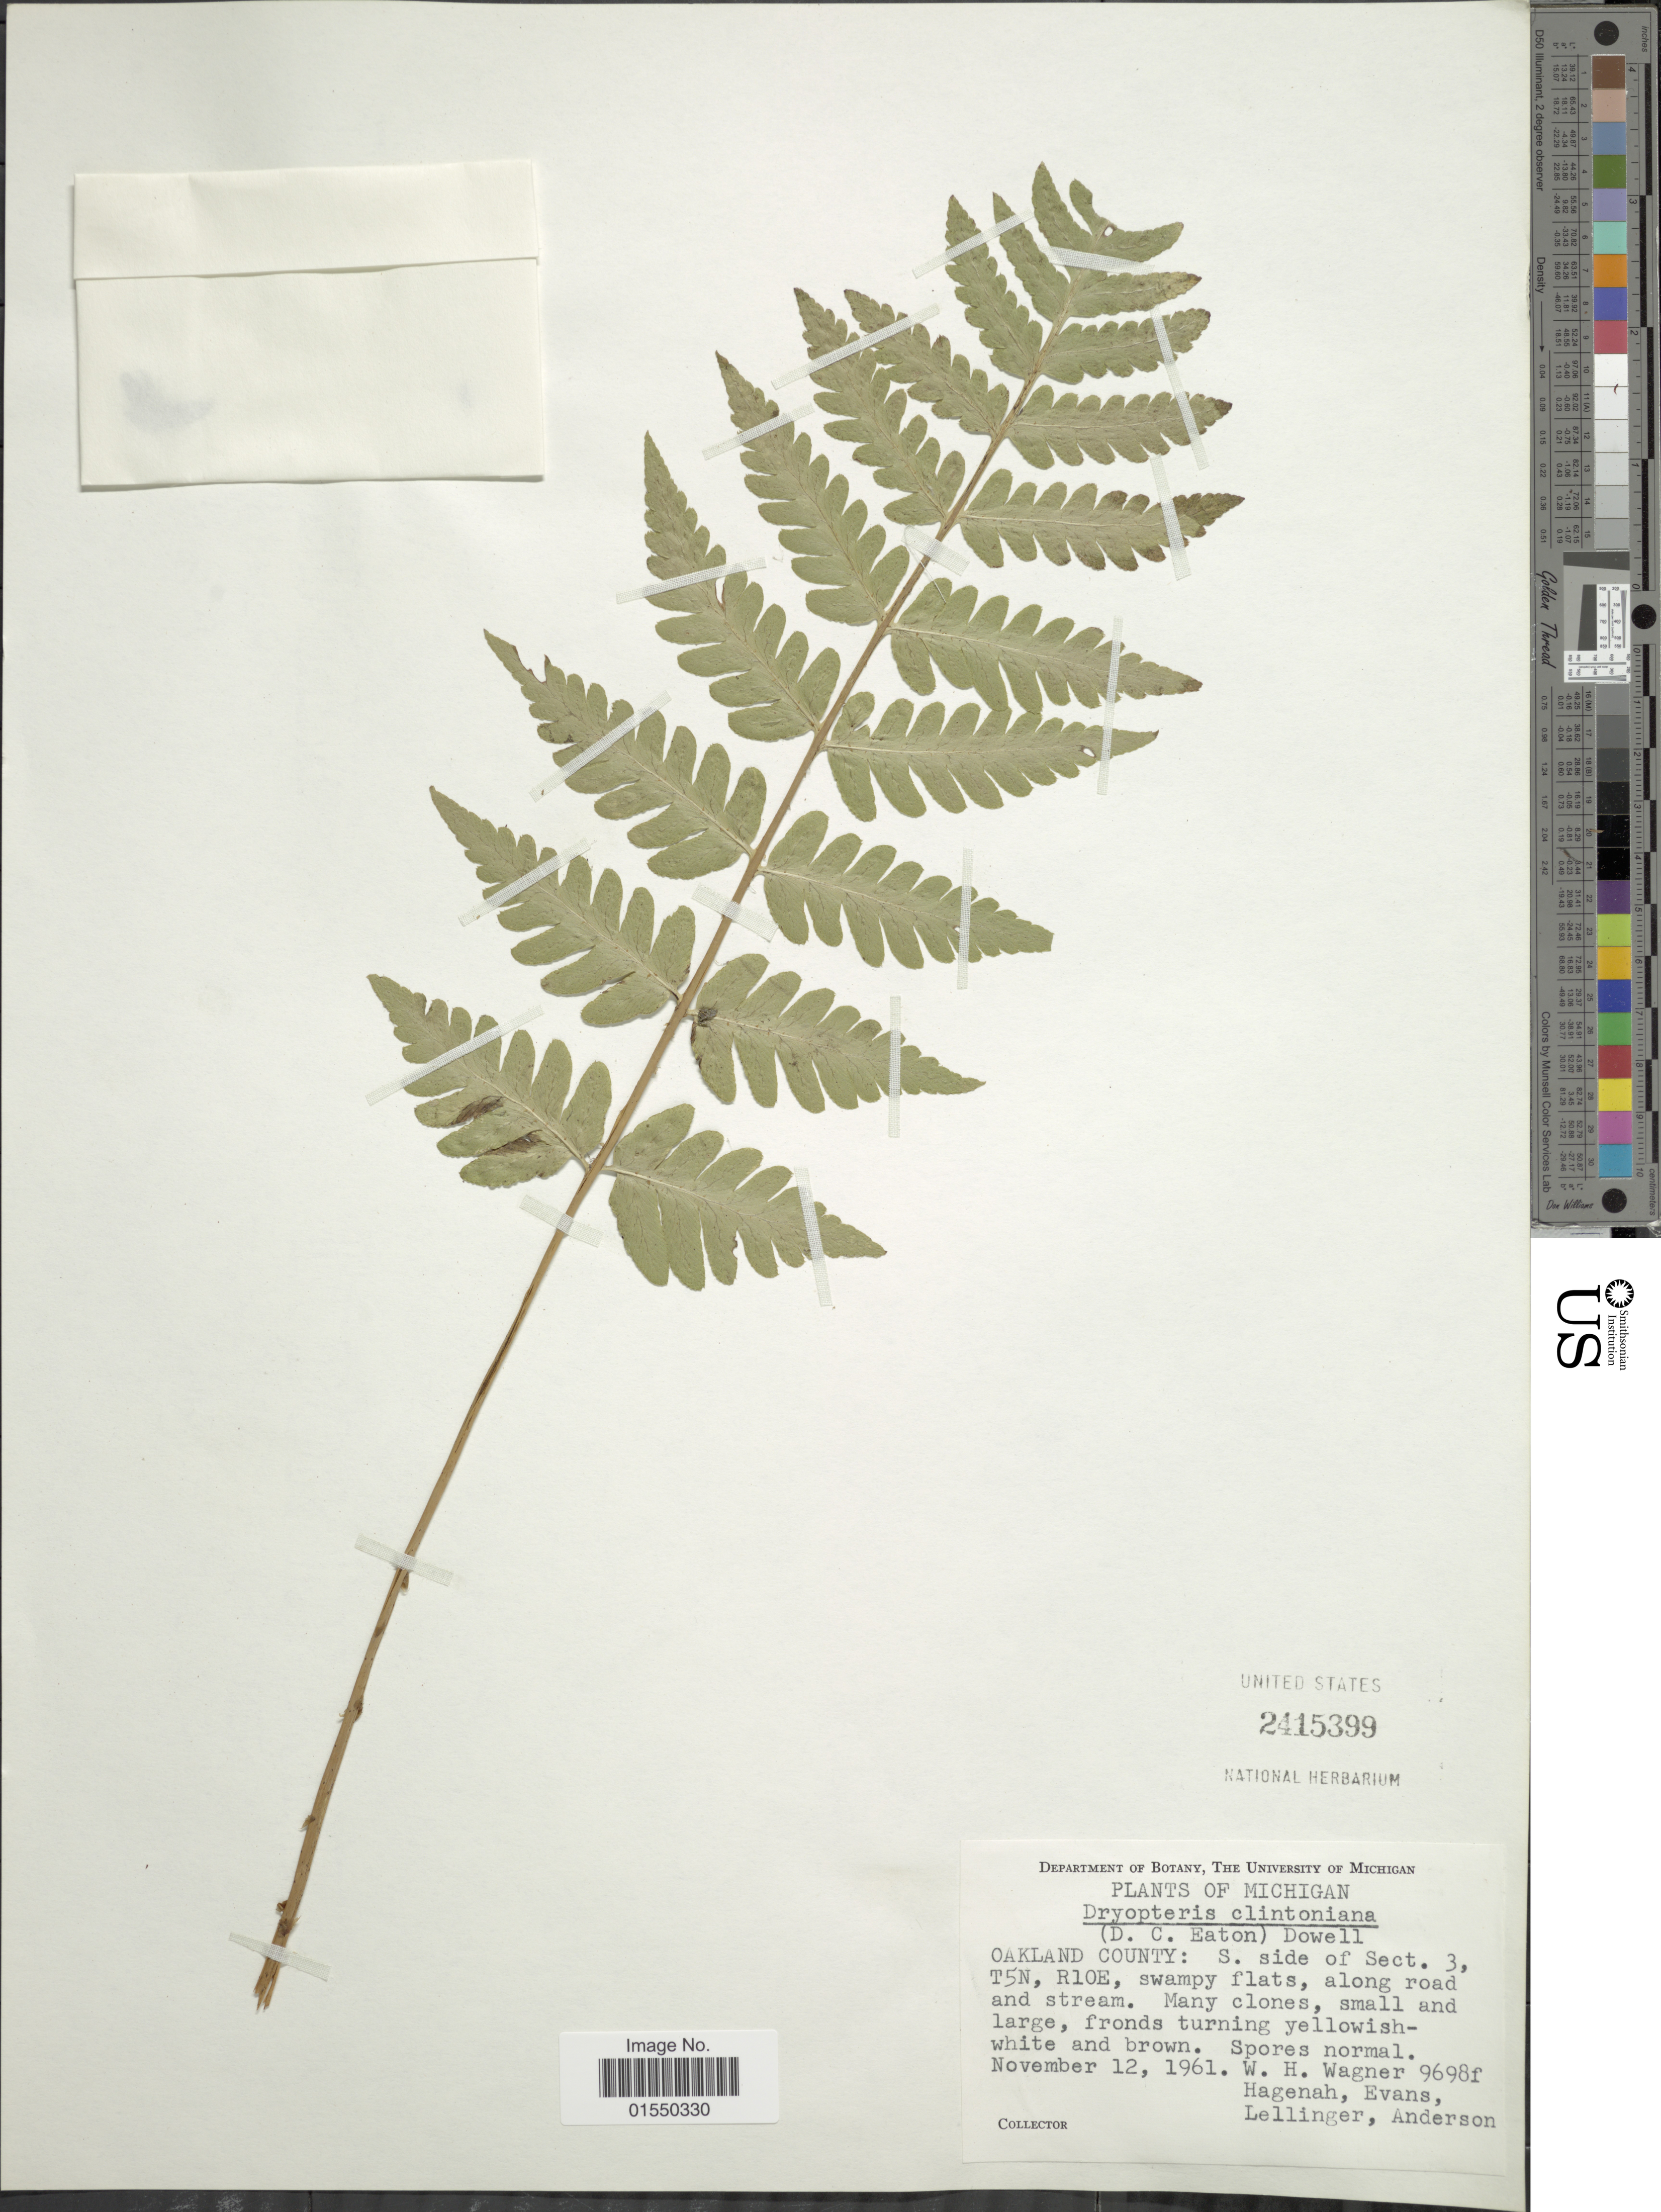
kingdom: Plantae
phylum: Tracheophyta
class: Polypodiopsida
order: Polypodiales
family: Dryopteridaceae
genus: Dryopteris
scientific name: Dryopteris clintoniana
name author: (D.C. Eaton) Dowell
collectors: W. H. Wagner, Hagenah, -- Evans, -- Lellinger & -- Anderson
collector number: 9698f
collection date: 1961-11-12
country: United States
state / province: Michigan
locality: Oakland County: S. side of Sct. 3, T5N, R10E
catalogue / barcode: US 2415399